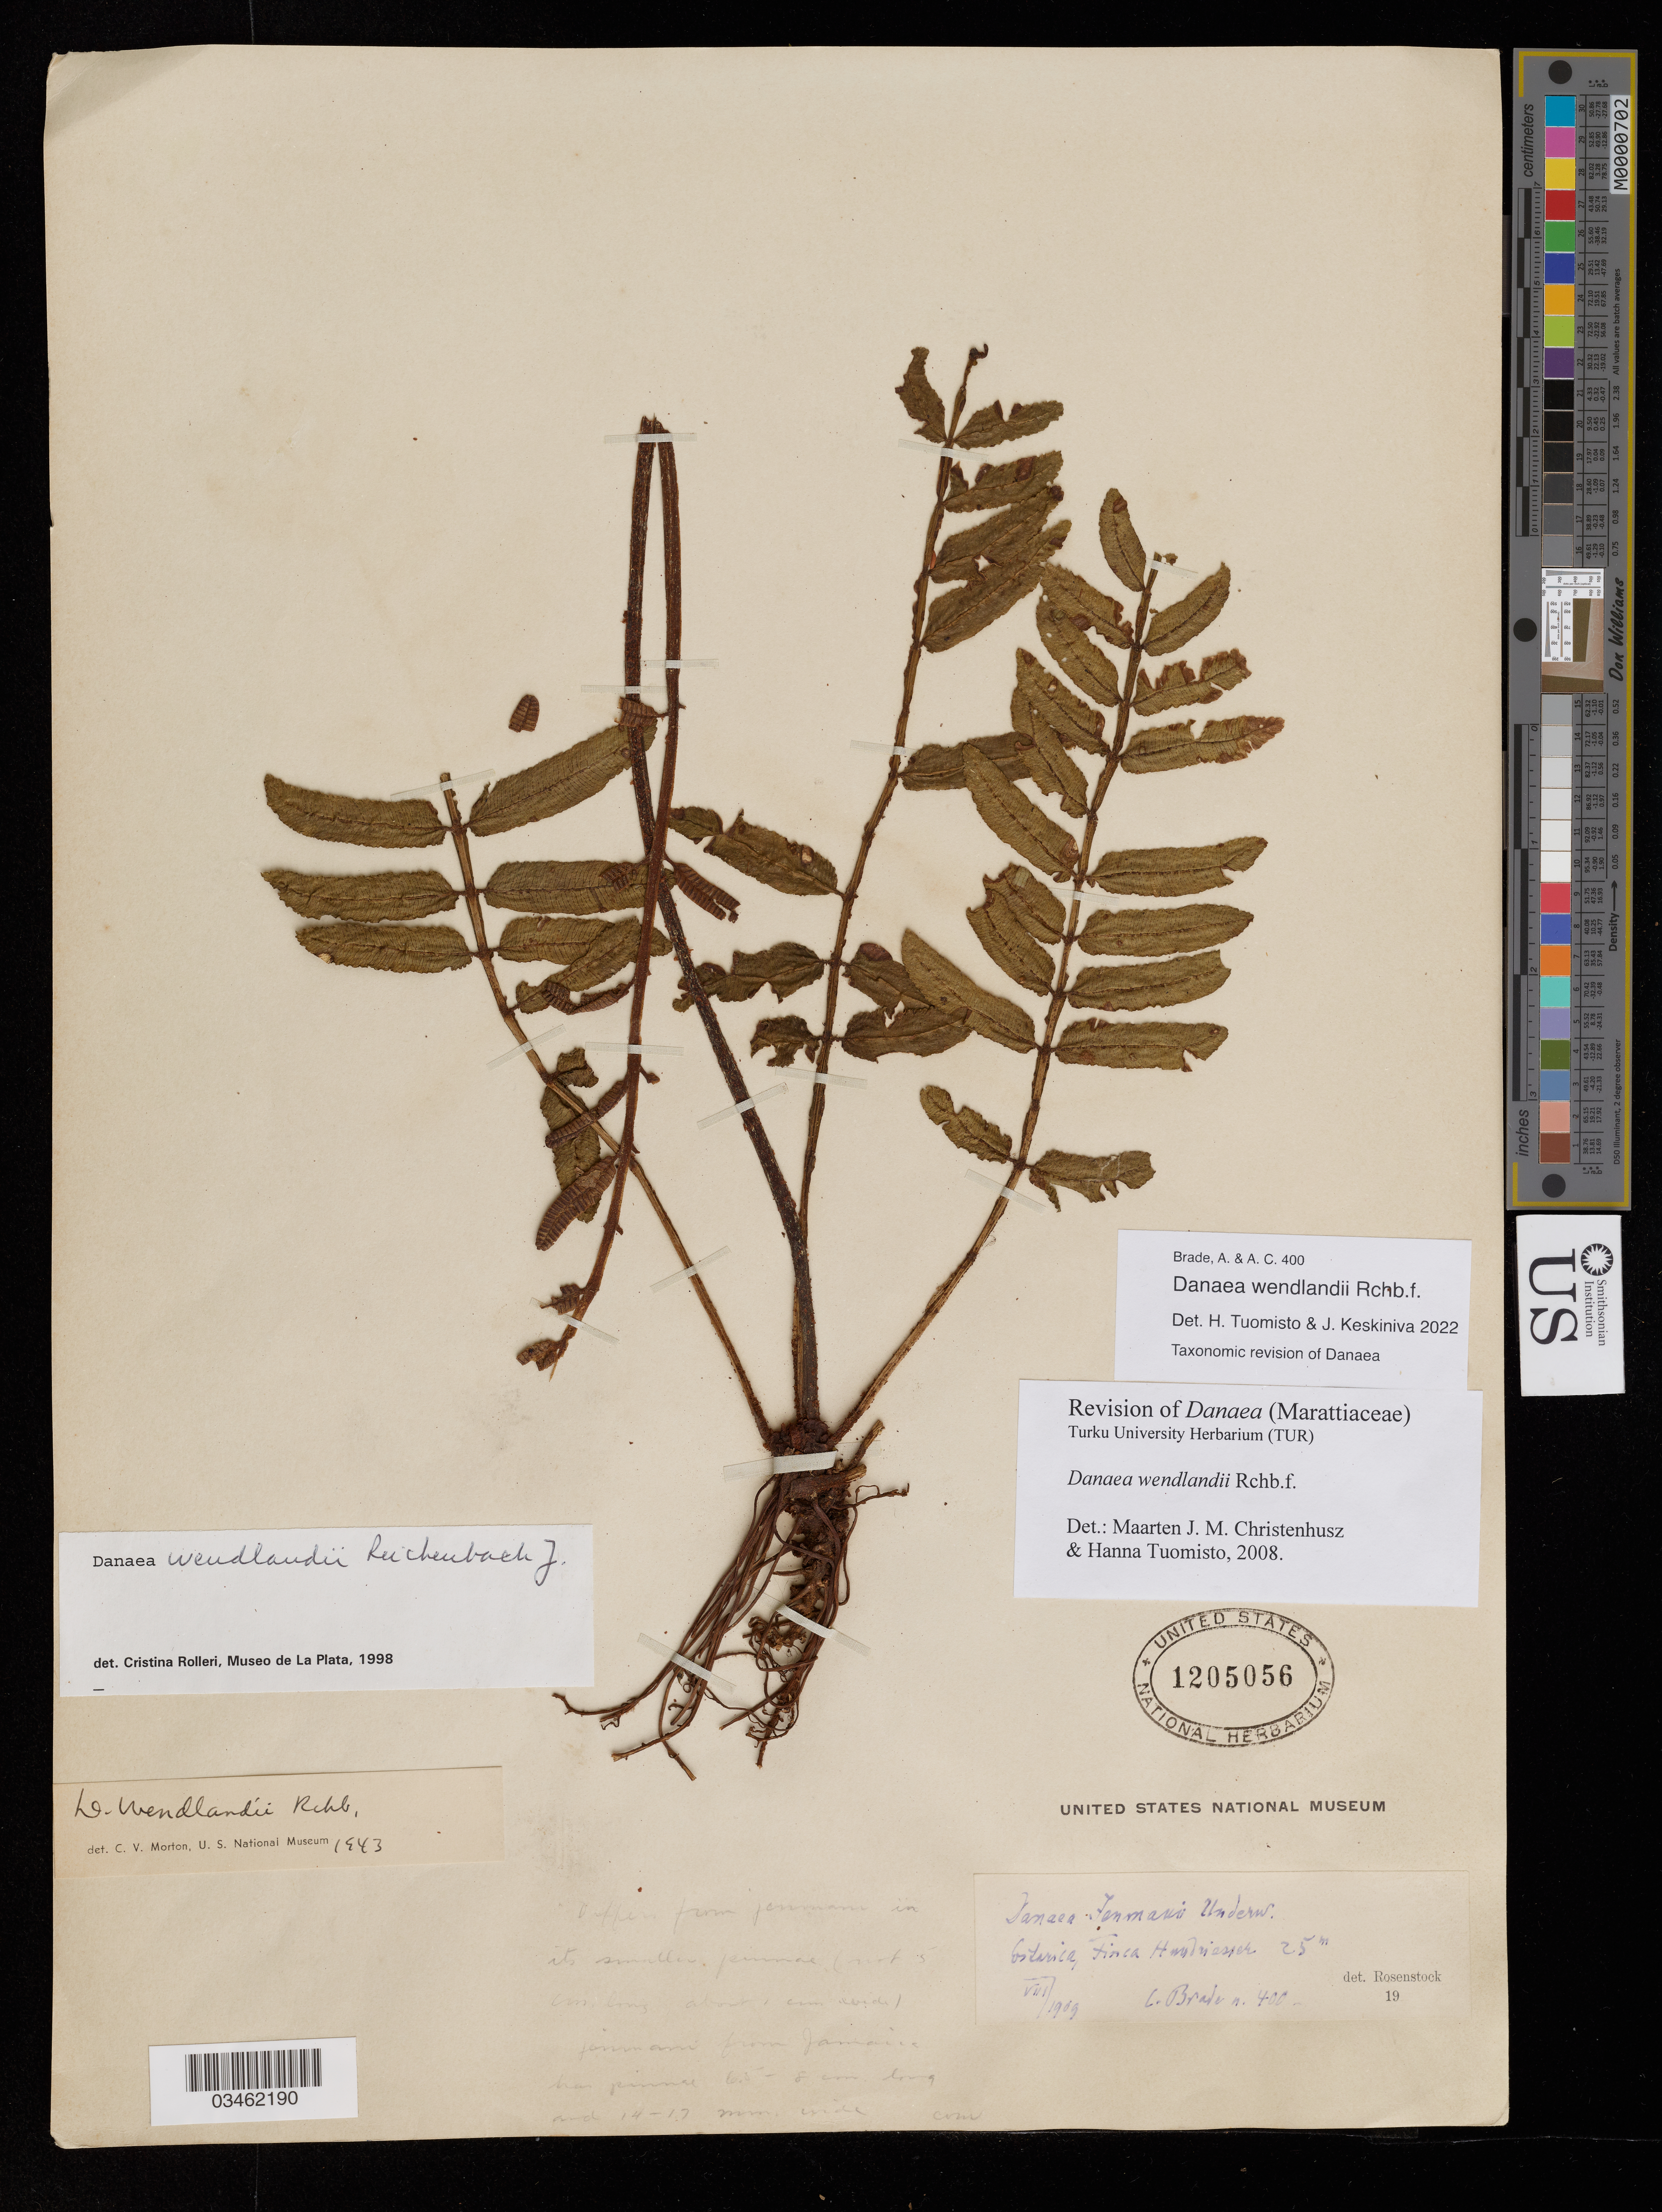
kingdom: Plantae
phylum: Tracheophyta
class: Polypodiopsida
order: Marattiales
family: Marattiaceae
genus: Danaea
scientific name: Danaea wendlandii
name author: Rchb. f.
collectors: C. Brade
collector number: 400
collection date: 1909-08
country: Costa Rica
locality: Finca Hautiensis.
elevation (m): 25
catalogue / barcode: US 1205056